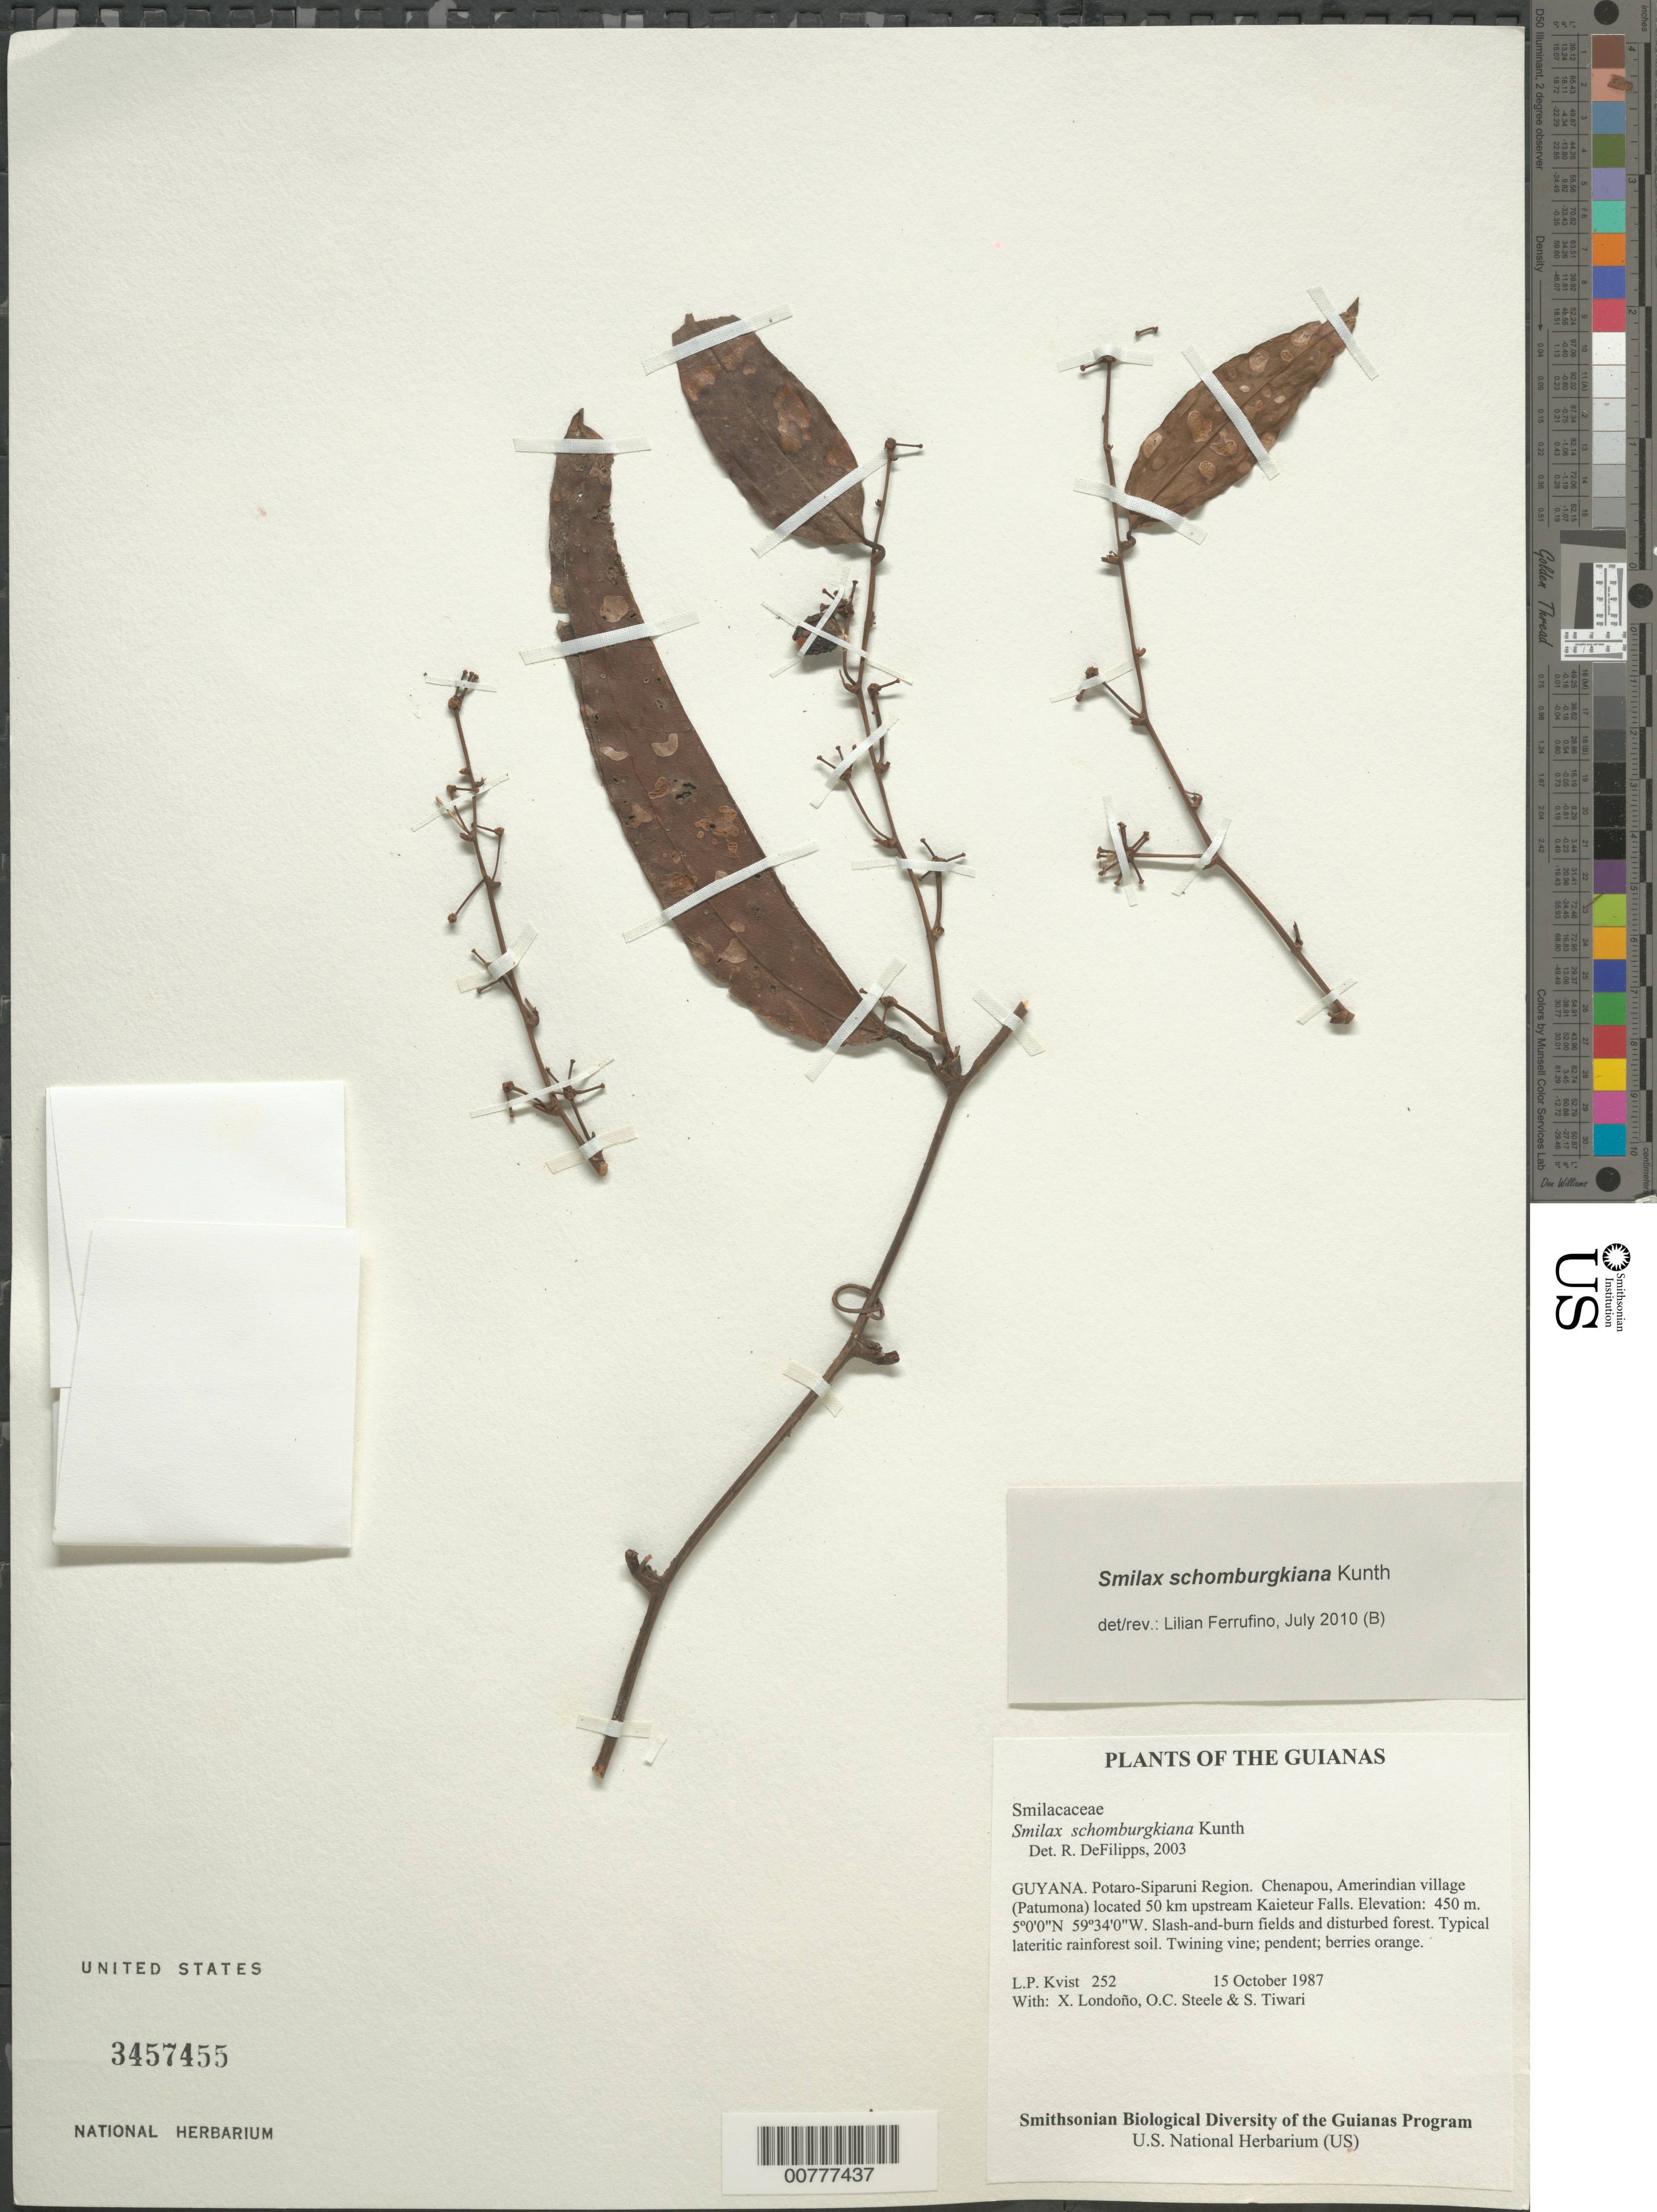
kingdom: Plantae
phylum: Tracheophyta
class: Liliopsida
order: Liliales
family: Smilacaceae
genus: Smilax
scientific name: Smilax schomburgkiana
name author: Kunth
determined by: DeFilipps, R. A.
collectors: L. P. Kvist, X. Londoño, O. C. Steele & S. Tiwari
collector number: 252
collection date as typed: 15 October 1987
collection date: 1987-10-15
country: Guyana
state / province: Potaro-Siparuni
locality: Chenapou, Amerindian village (Patumona) located 50 km upstream Kaieteur Falls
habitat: Slash-and-burn fields and disturbed forest. Typical lateritic rainforest soil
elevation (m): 450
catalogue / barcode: US 3457455